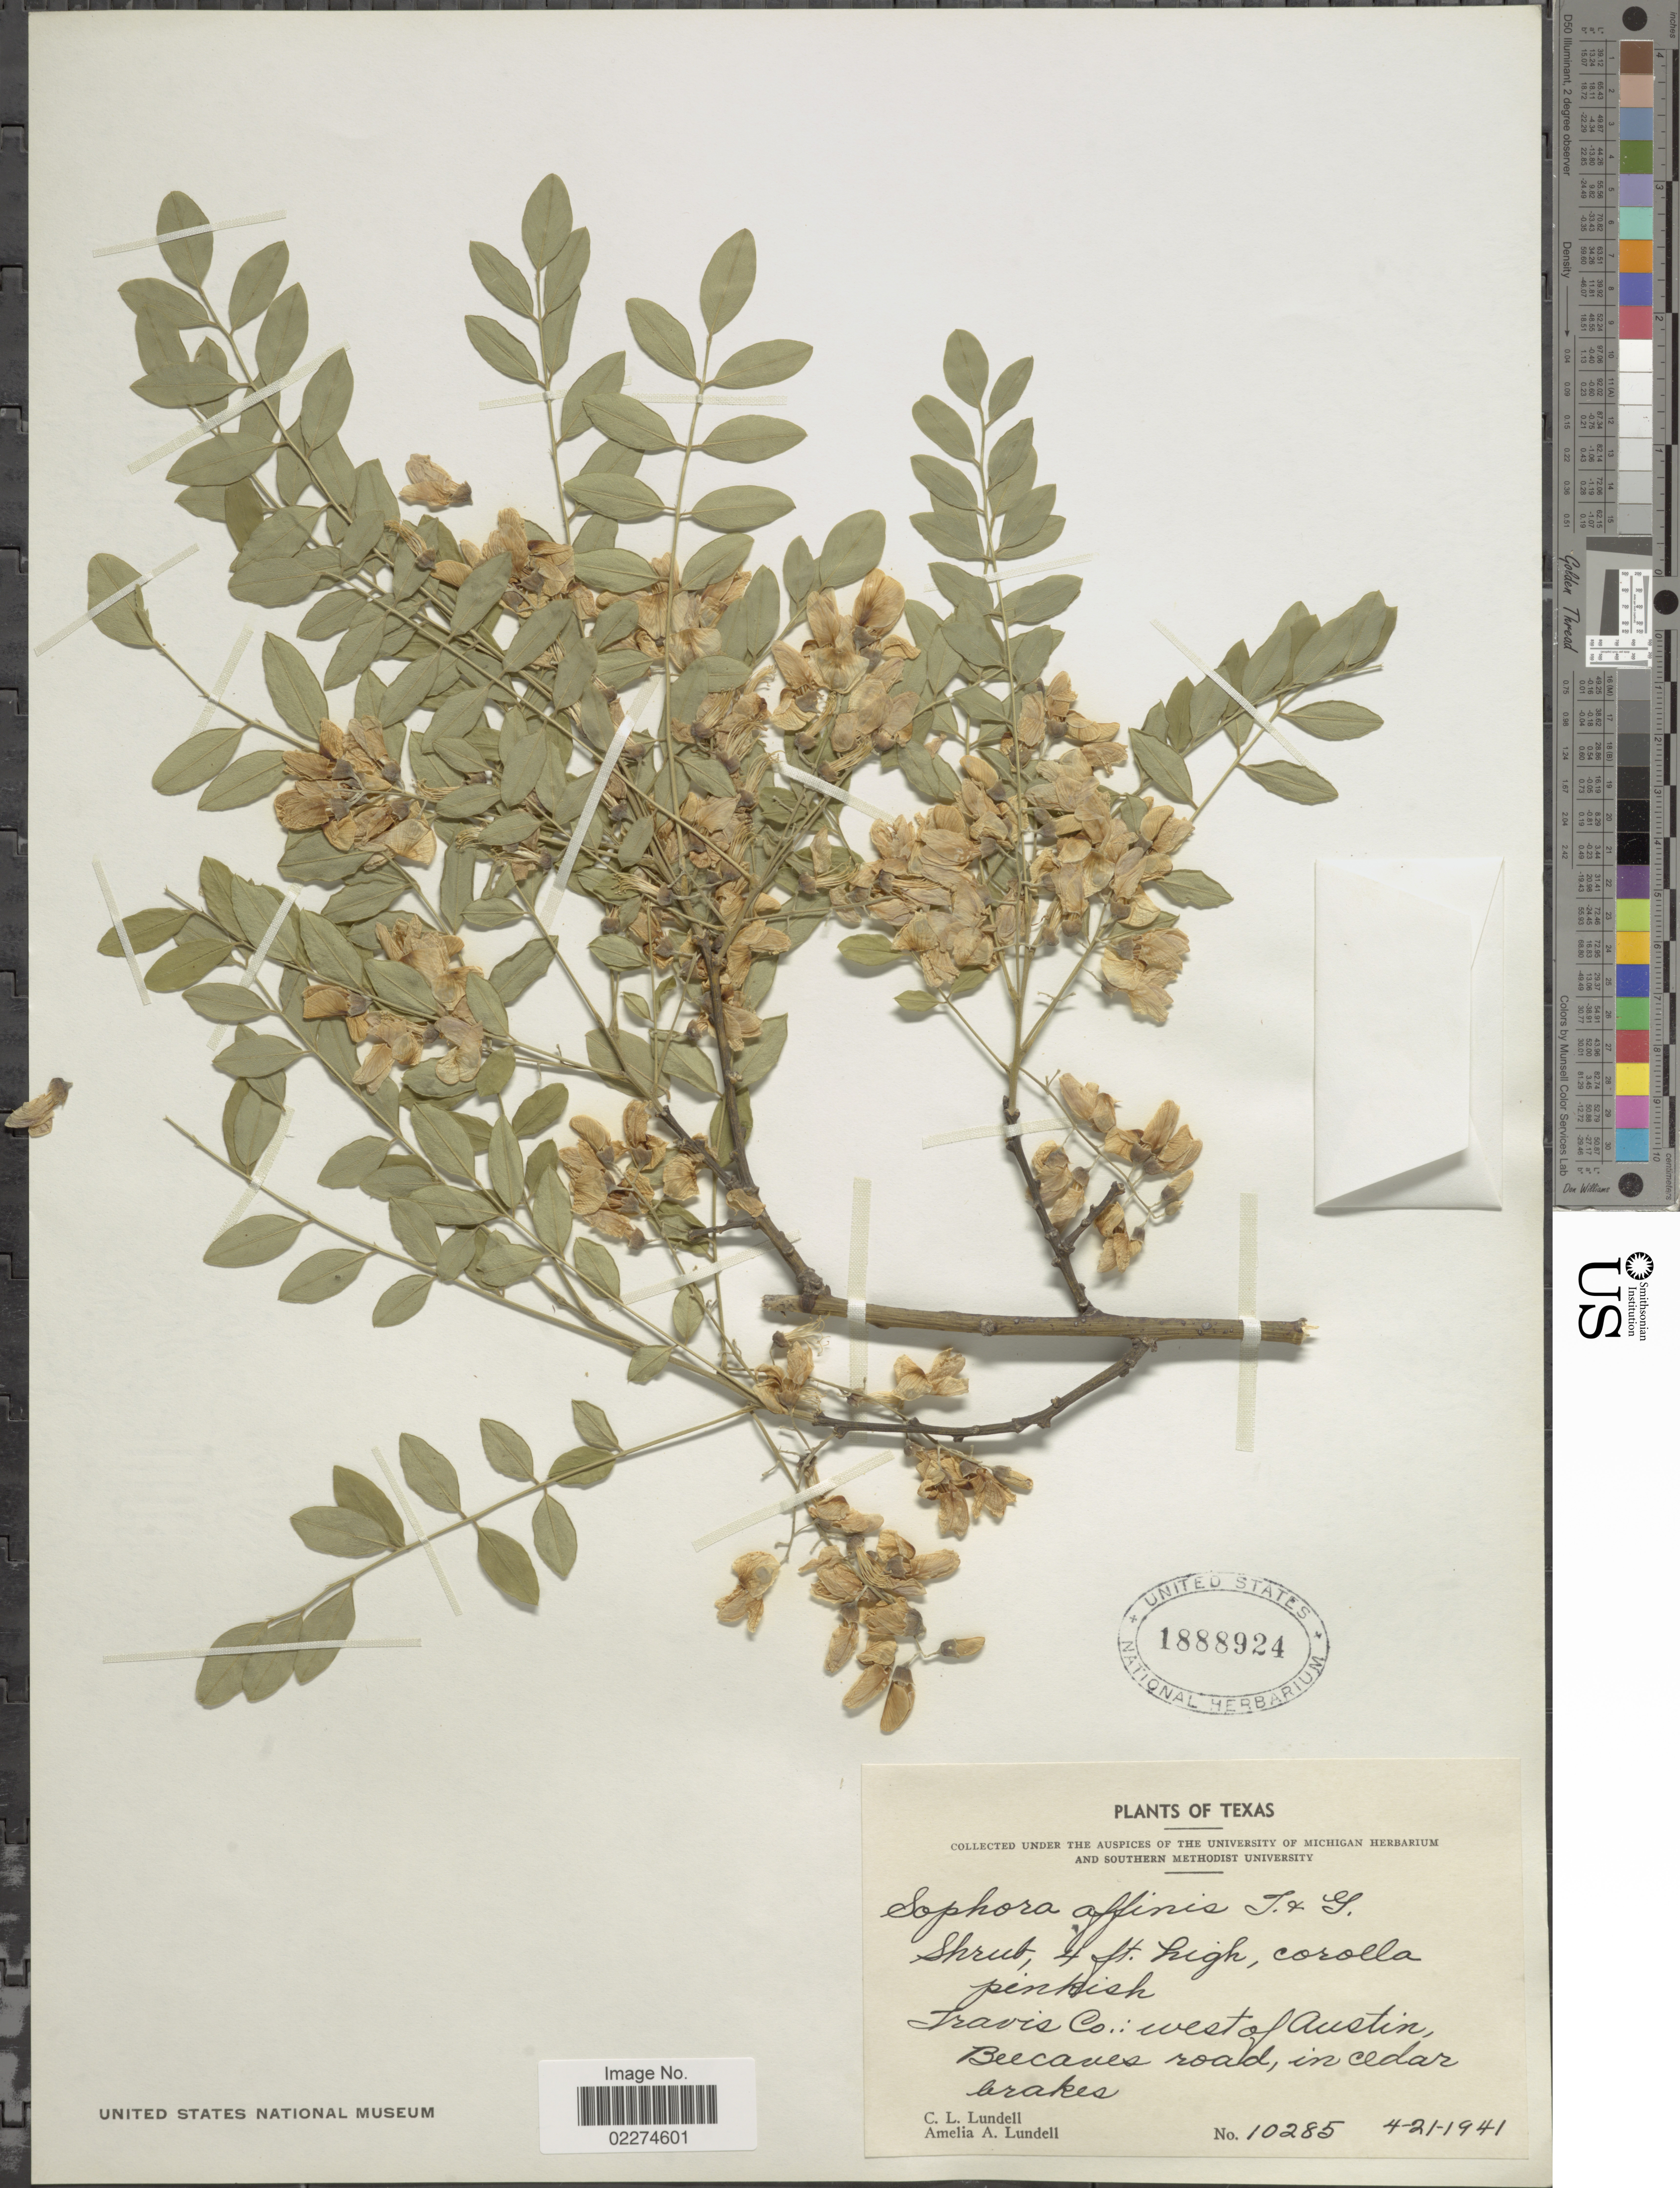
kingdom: Plantae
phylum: Tracheophyta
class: Magnoliopsida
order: Fabales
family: Fabaceae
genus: Sophora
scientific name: Sophora affinis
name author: Torr. & A. Gray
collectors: C. L. Lundell & A. A. Lundell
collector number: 10285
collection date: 1941-04-21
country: United States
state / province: Texas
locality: Texas, Travis Co.: west of Austin, Bucaves road in cedar brakes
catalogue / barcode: US 1888924